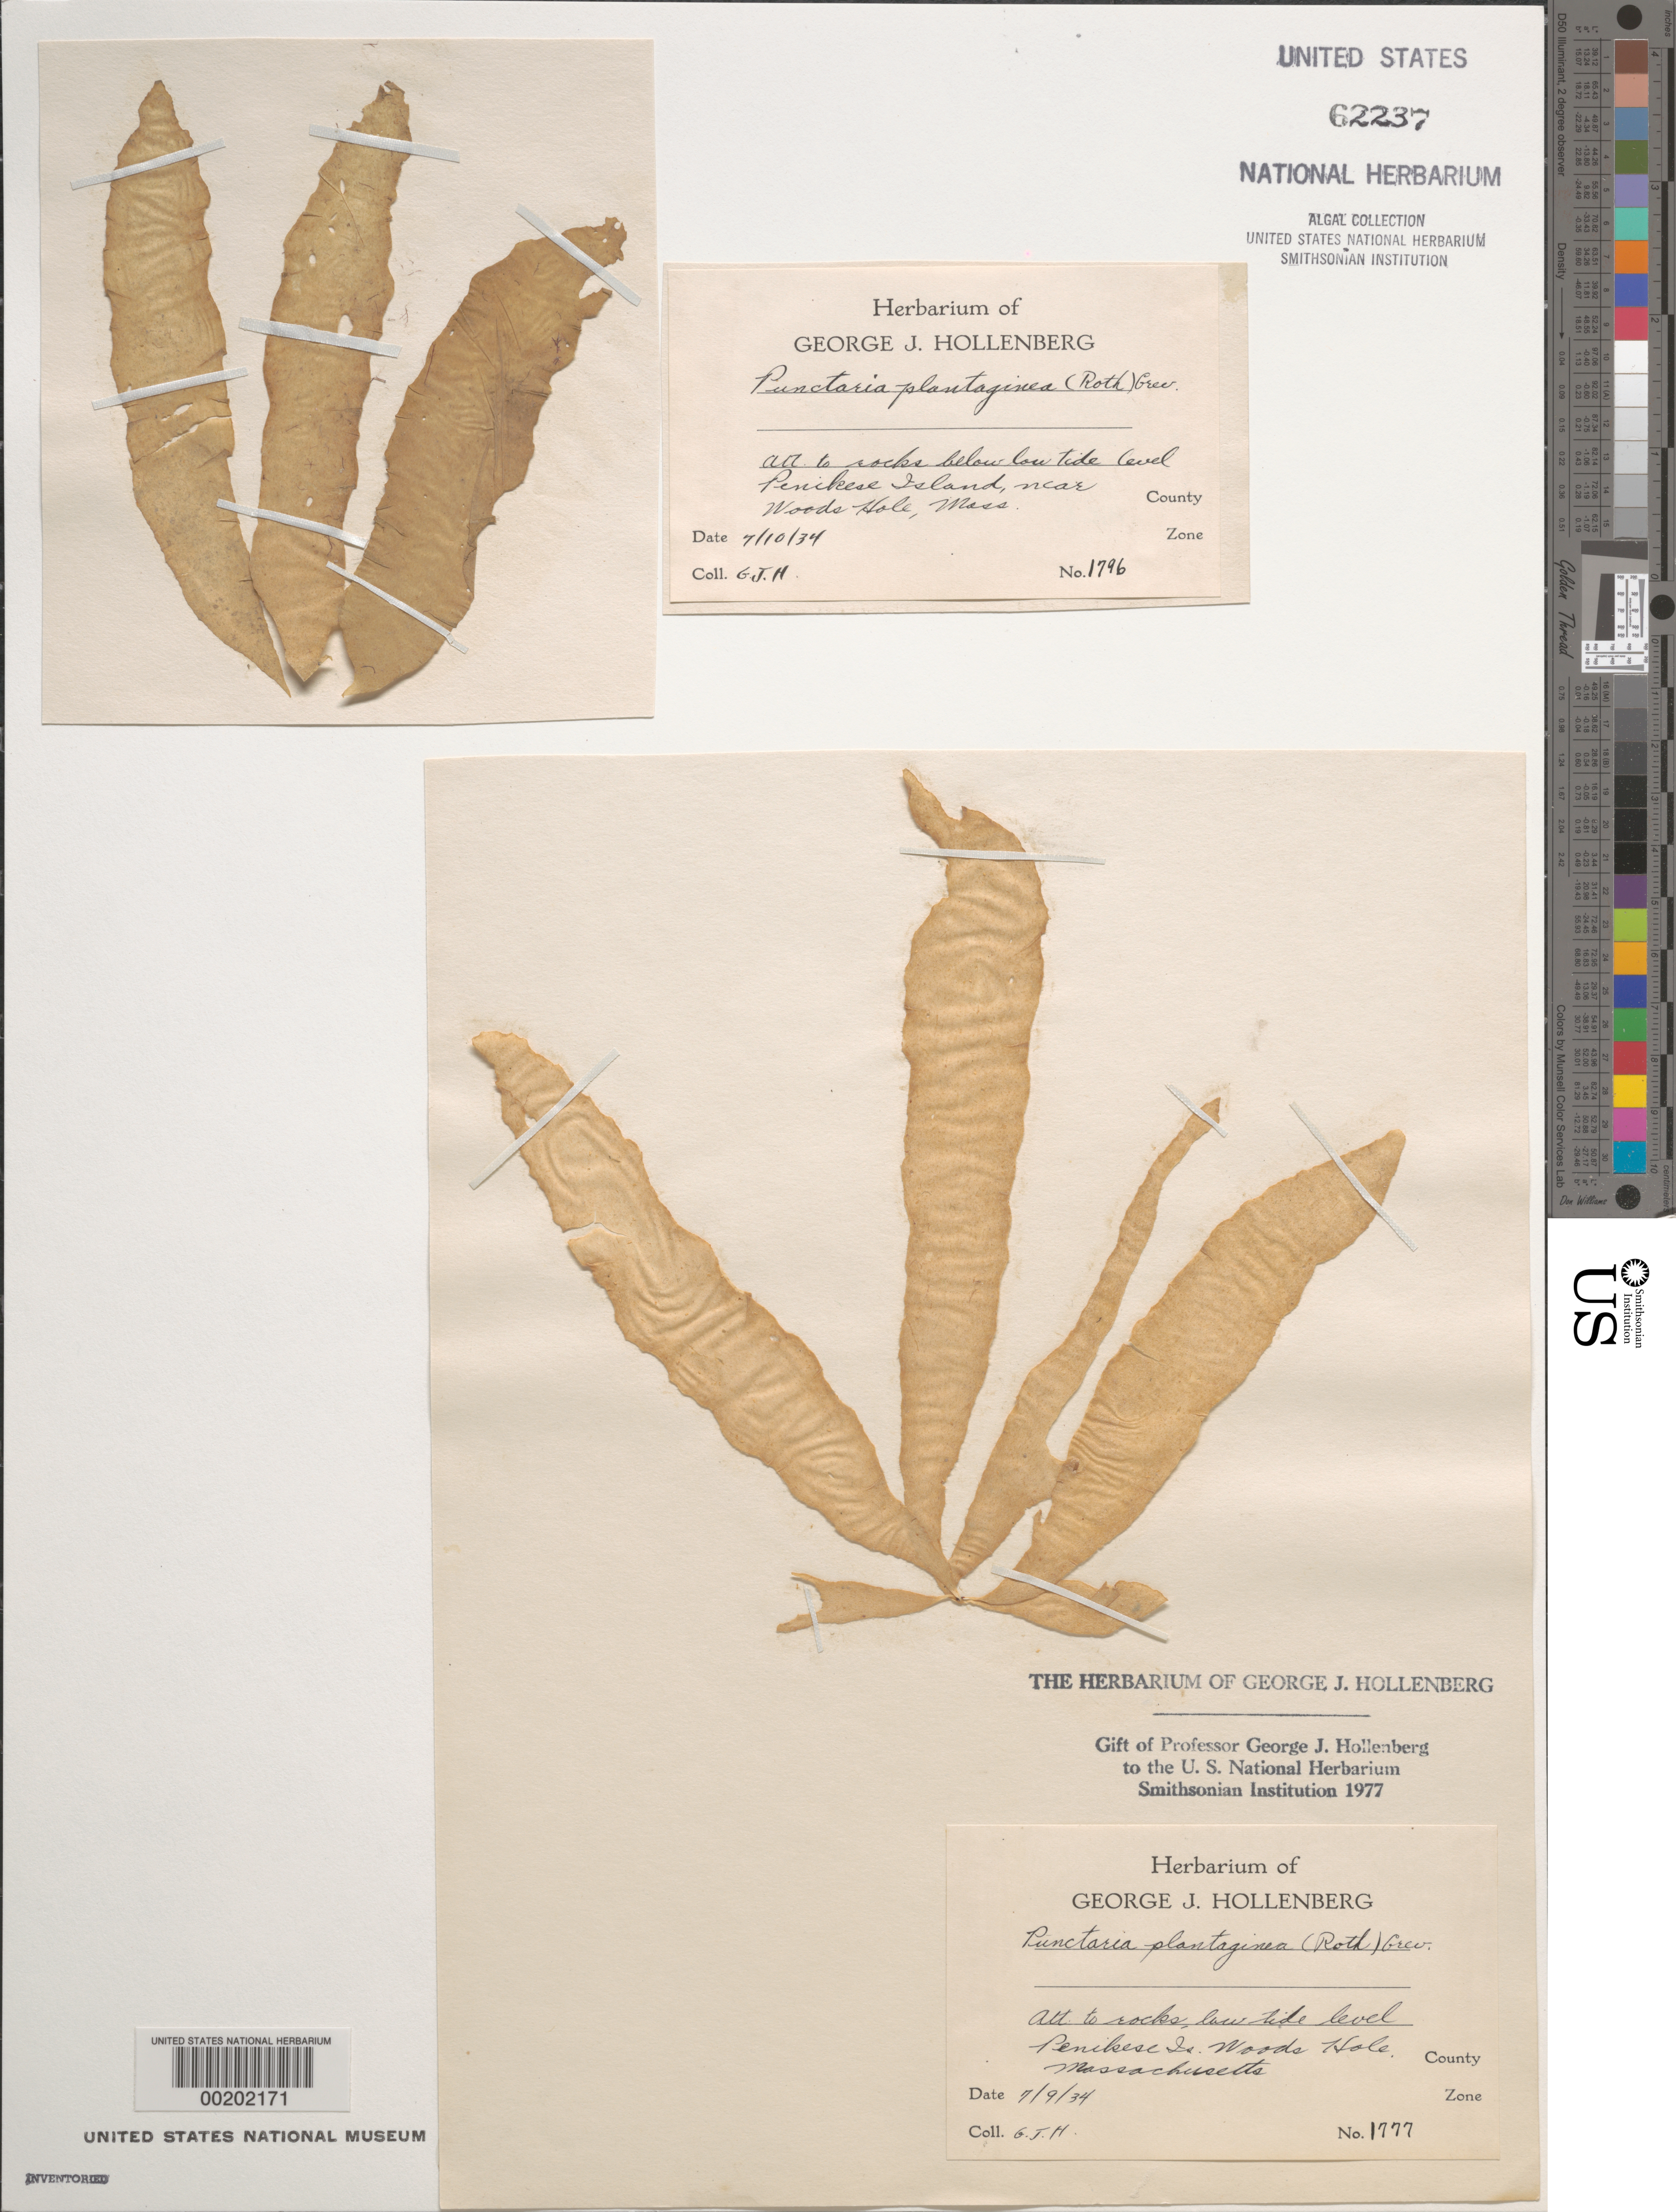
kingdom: Chromista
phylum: Ochrophyta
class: Phaeophyceae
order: Dictyosiphonales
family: Punctariaceae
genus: Punctaria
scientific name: Punctaria plantaginea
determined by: Hollenberg, George J.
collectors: G. Hollenberg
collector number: GJH 1777 & GJH 1796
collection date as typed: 09 Jul 1934 AND 10 Jul 1934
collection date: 1934-07-09,1934-07-10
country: United States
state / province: Massachusetts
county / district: Dukes County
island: Penikese Island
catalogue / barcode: US 62237